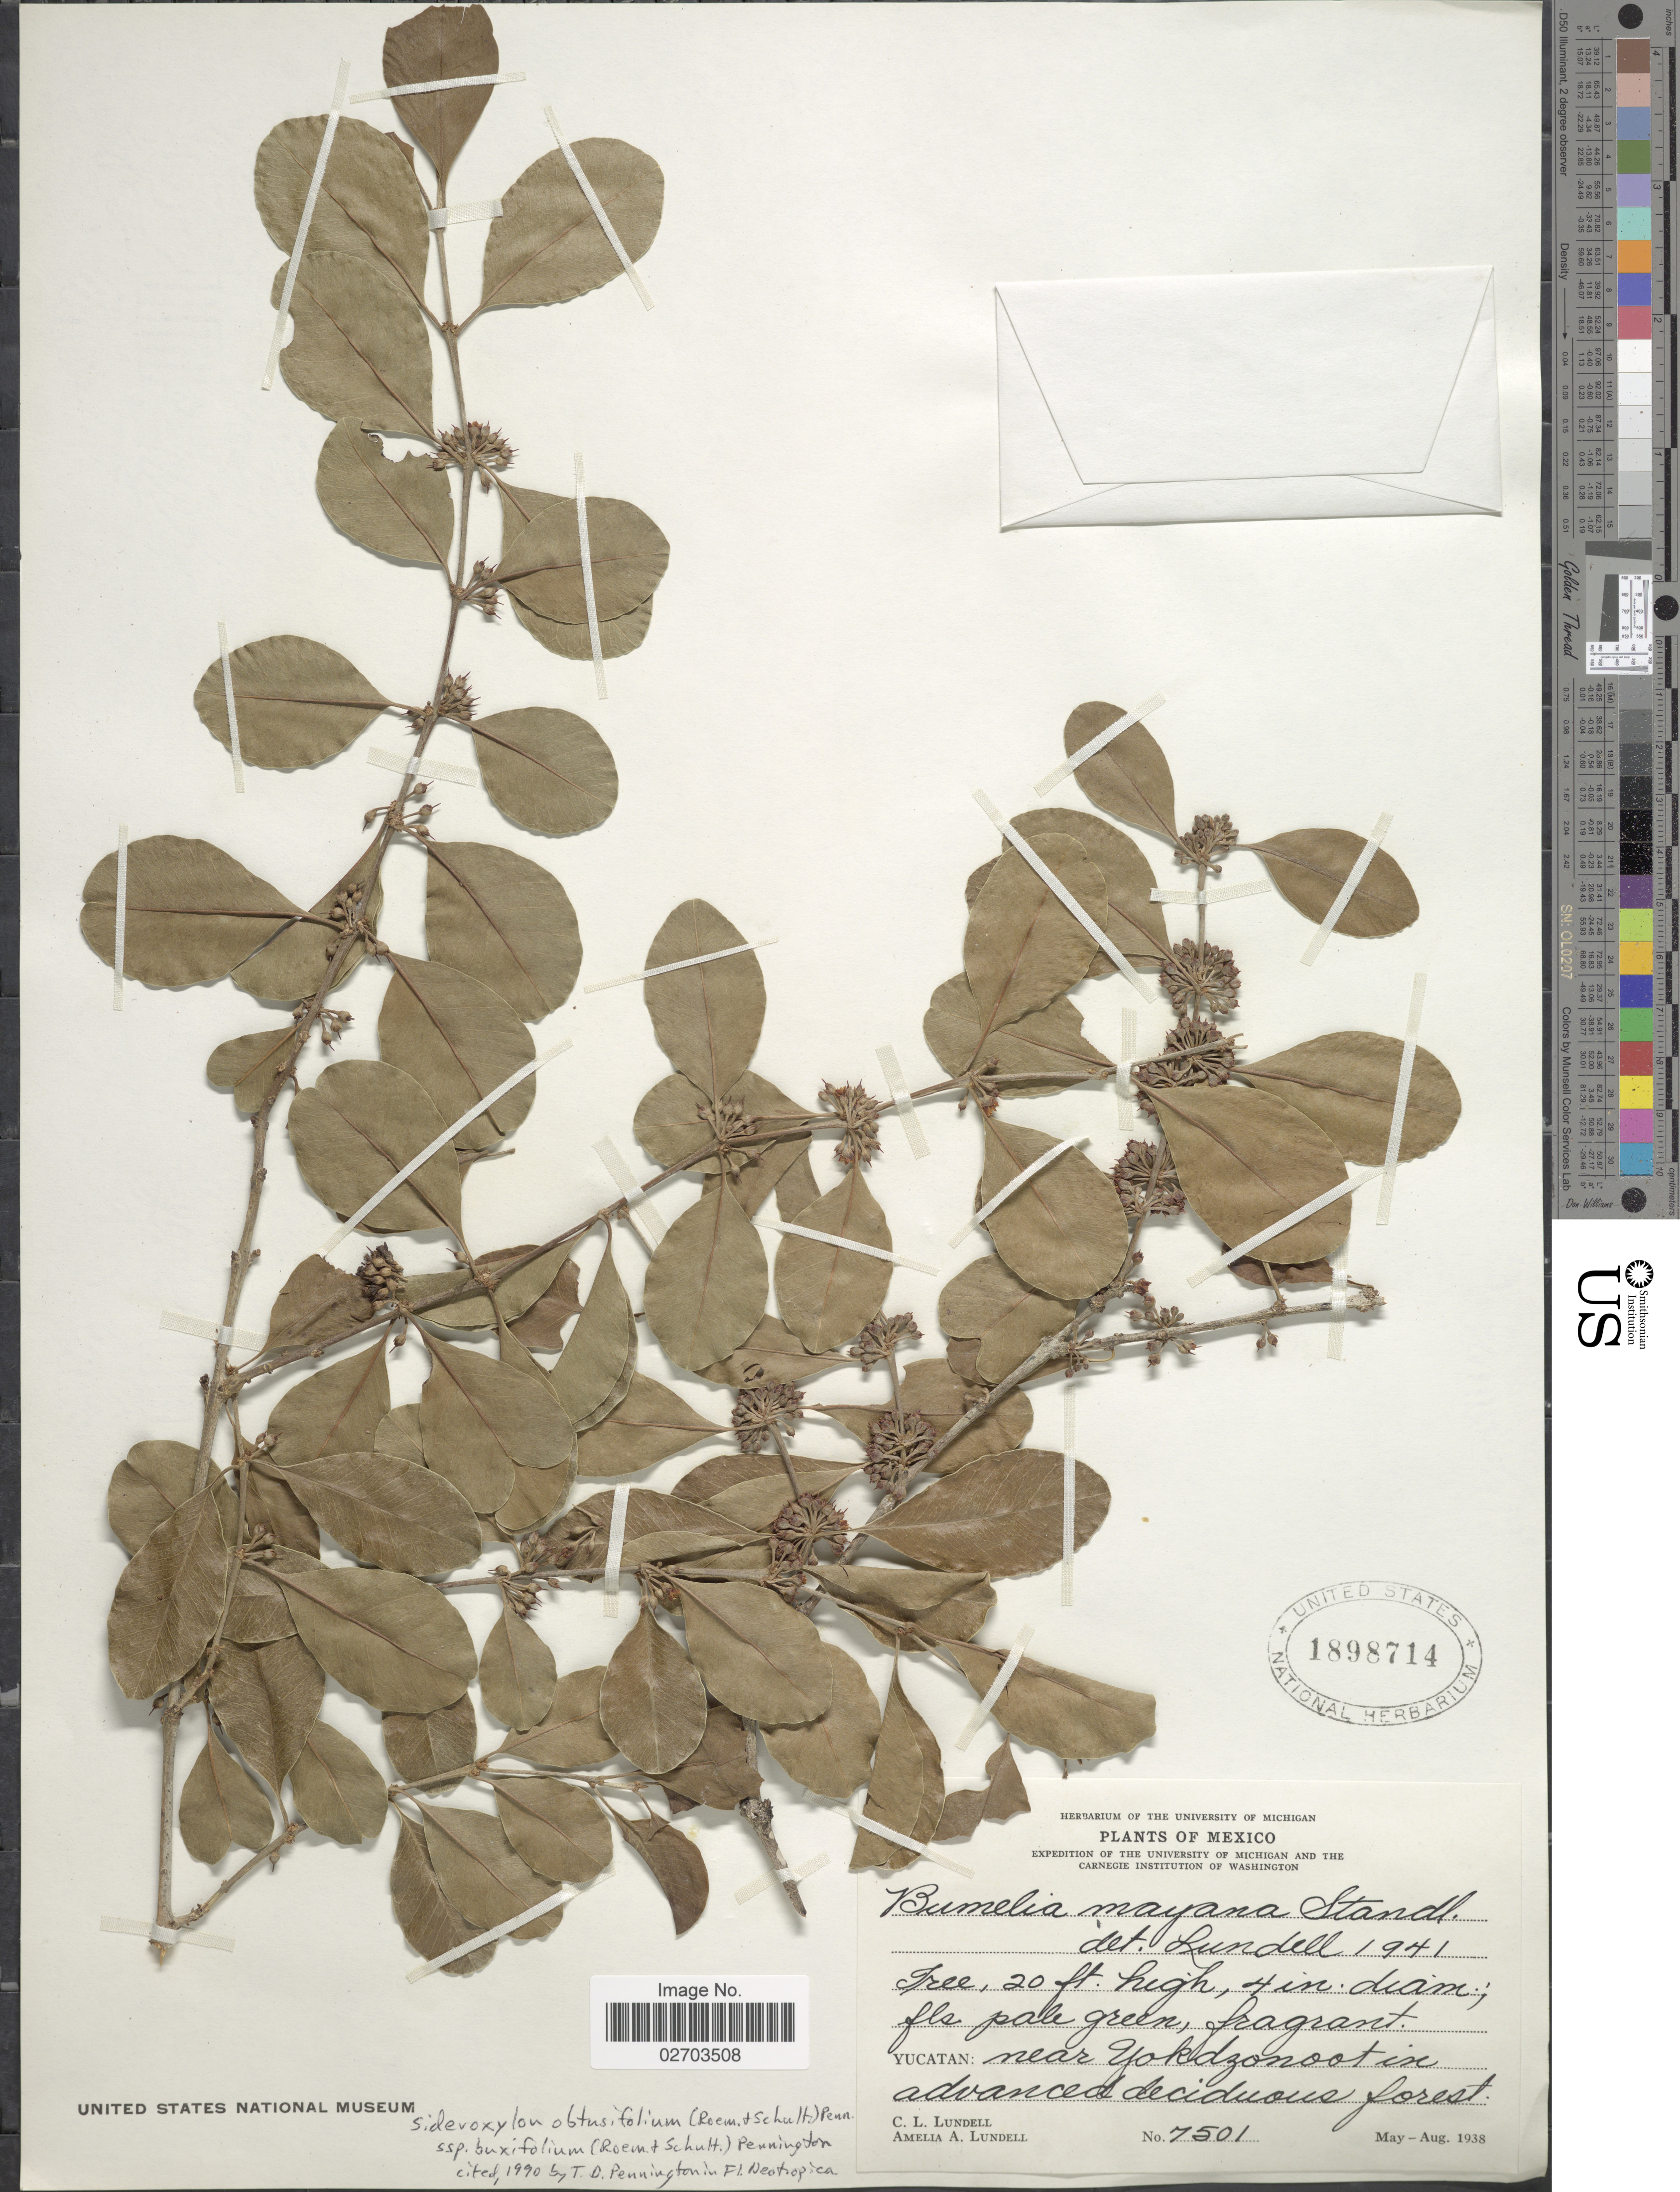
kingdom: Plantae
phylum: Tracheophyta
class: Magnoliopsida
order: Ericales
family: Sapotaceae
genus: Sideroxylon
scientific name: Sideroxylon obtusifolium subsp. buxifolium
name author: (Roem. & Schult.) T.D. Penn.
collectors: C. L. Lundell & A. A. Lundell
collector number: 7501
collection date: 1938-05/1938-08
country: Mexico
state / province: Yucatán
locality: Near Yokdzonoot in advanced deciduous forest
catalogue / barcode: US 1898714